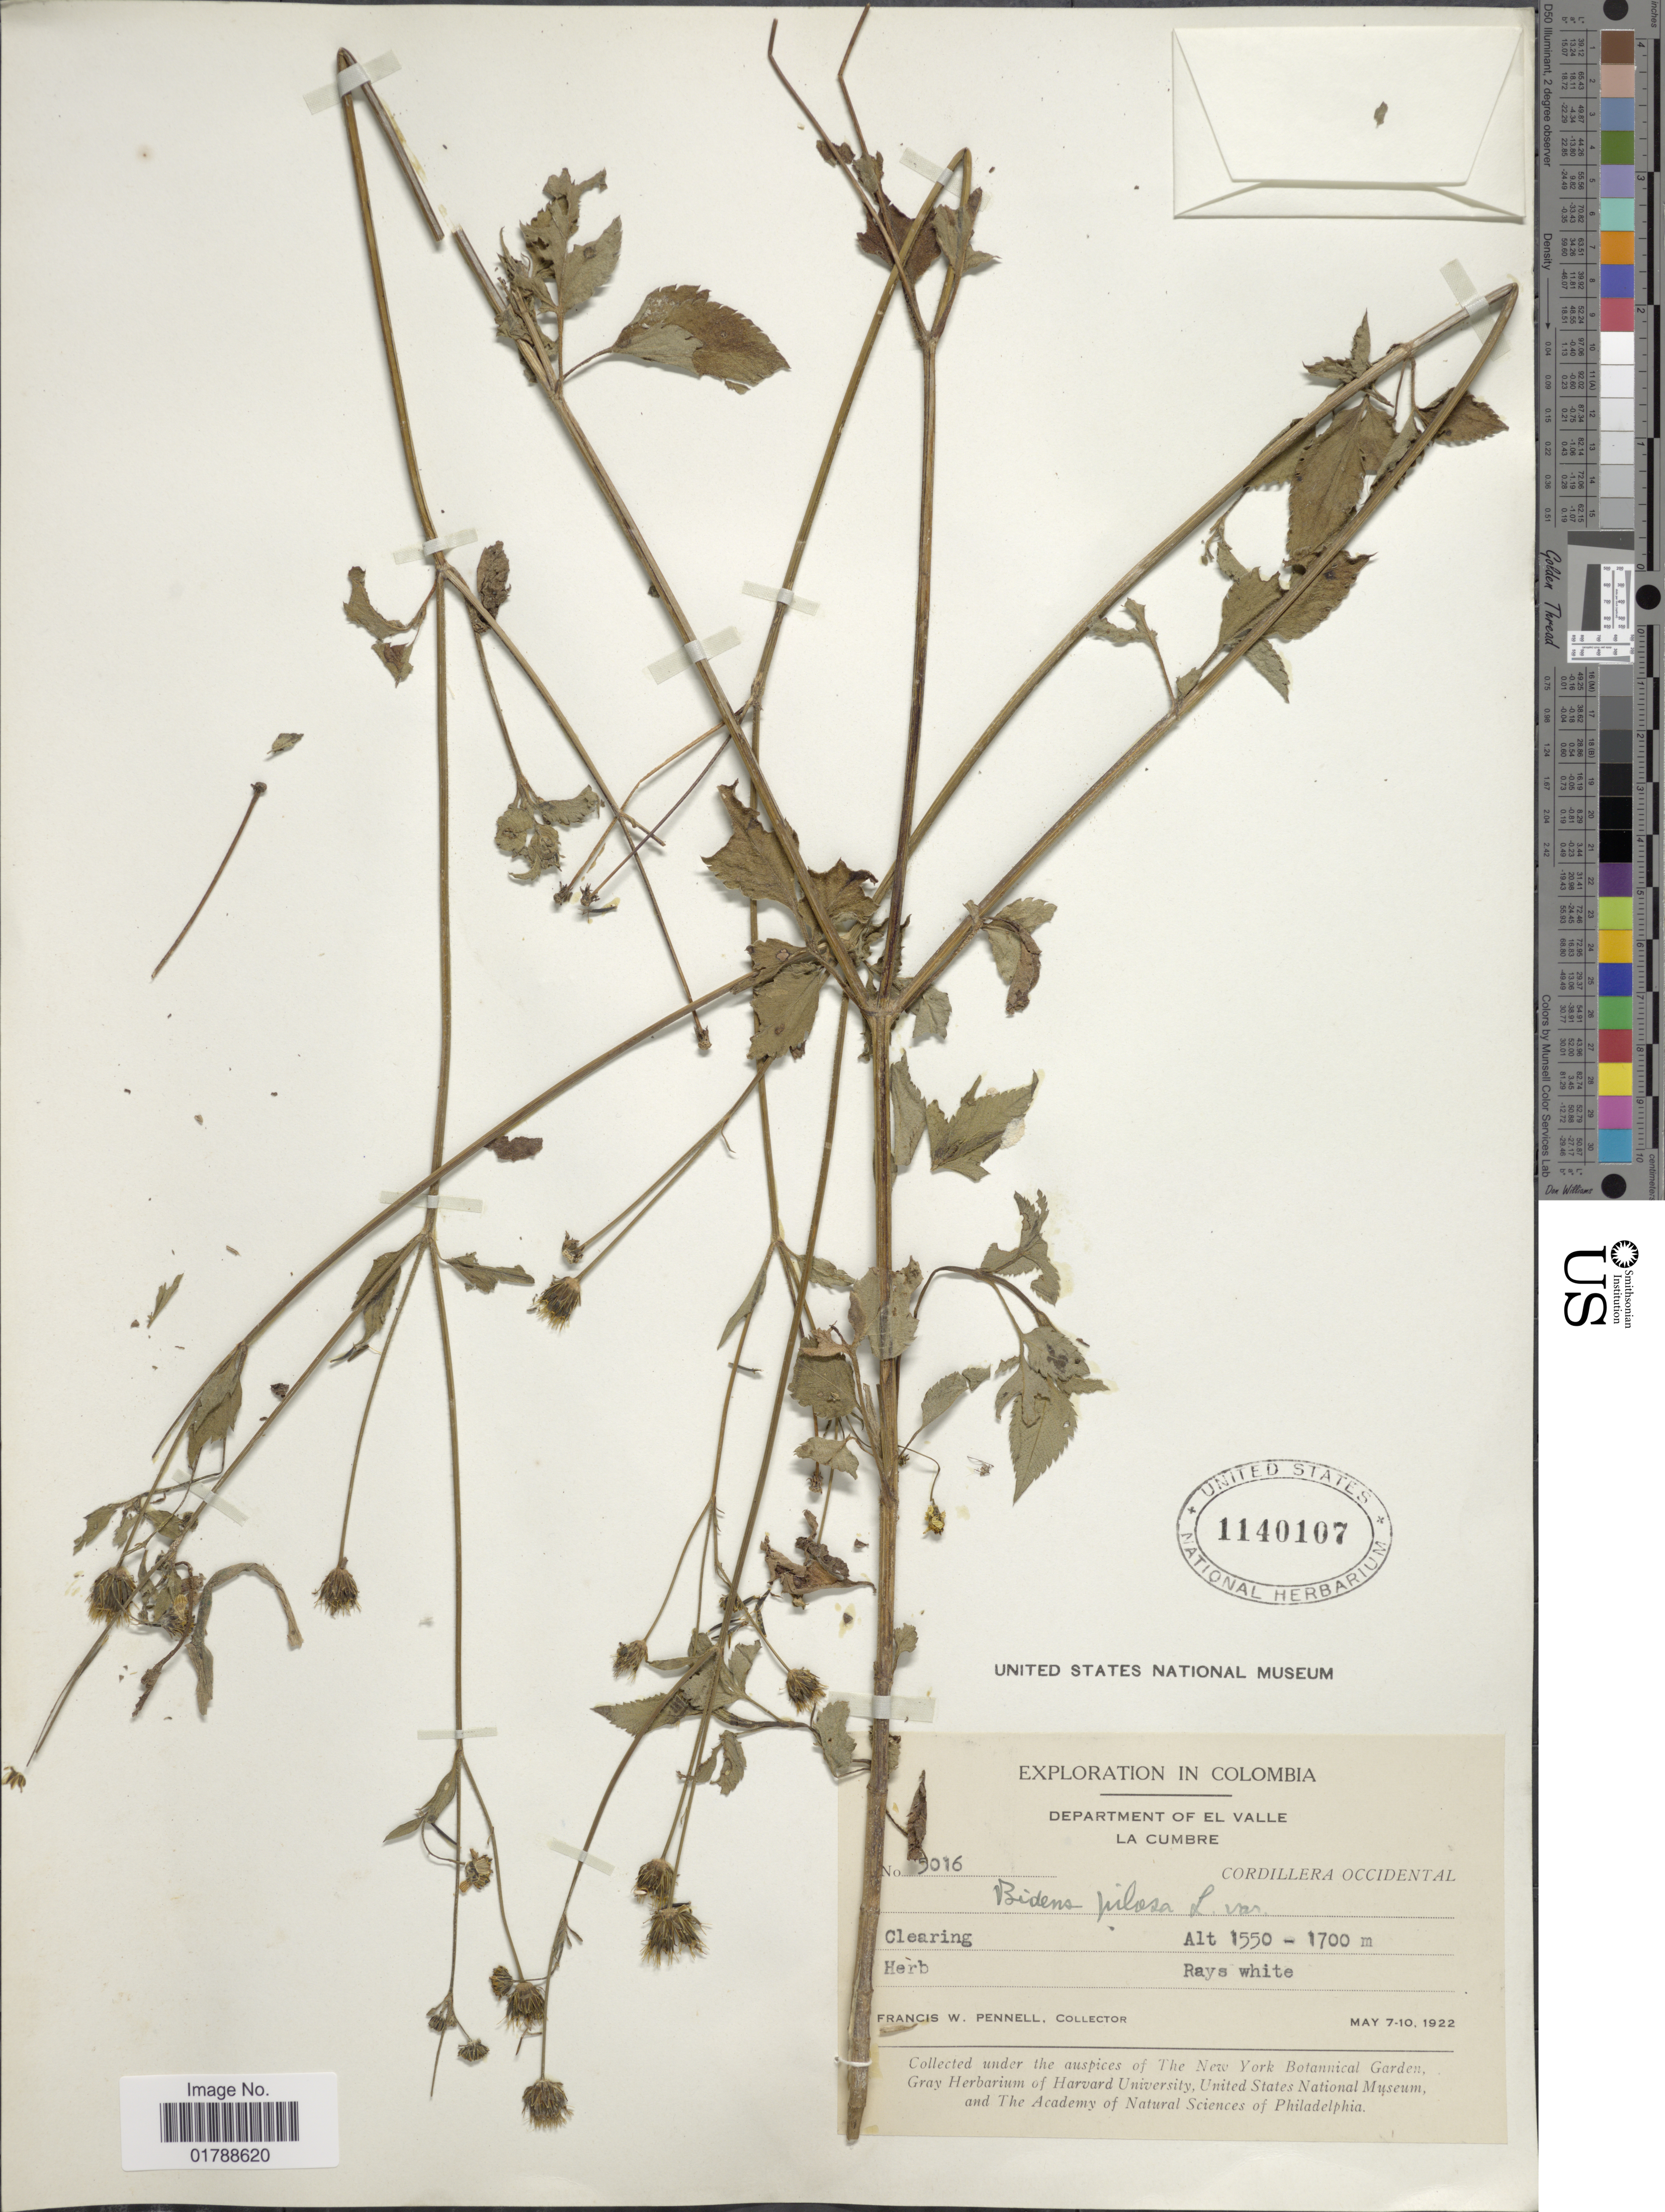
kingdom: Plantae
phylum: Tracheophyta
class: Magnoliopsida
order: Asterales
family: Asteraceae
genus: Bidens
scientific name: Bidens pilosa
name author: L.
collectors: F. W. Pennell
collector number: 5016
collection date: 1922-05-07/1922-05-10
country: Colombia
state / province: Valle del Cauca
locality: Department of El Valle. La Cumbre. Cordillera Occidental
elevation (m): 1550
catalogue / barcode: US 1140107